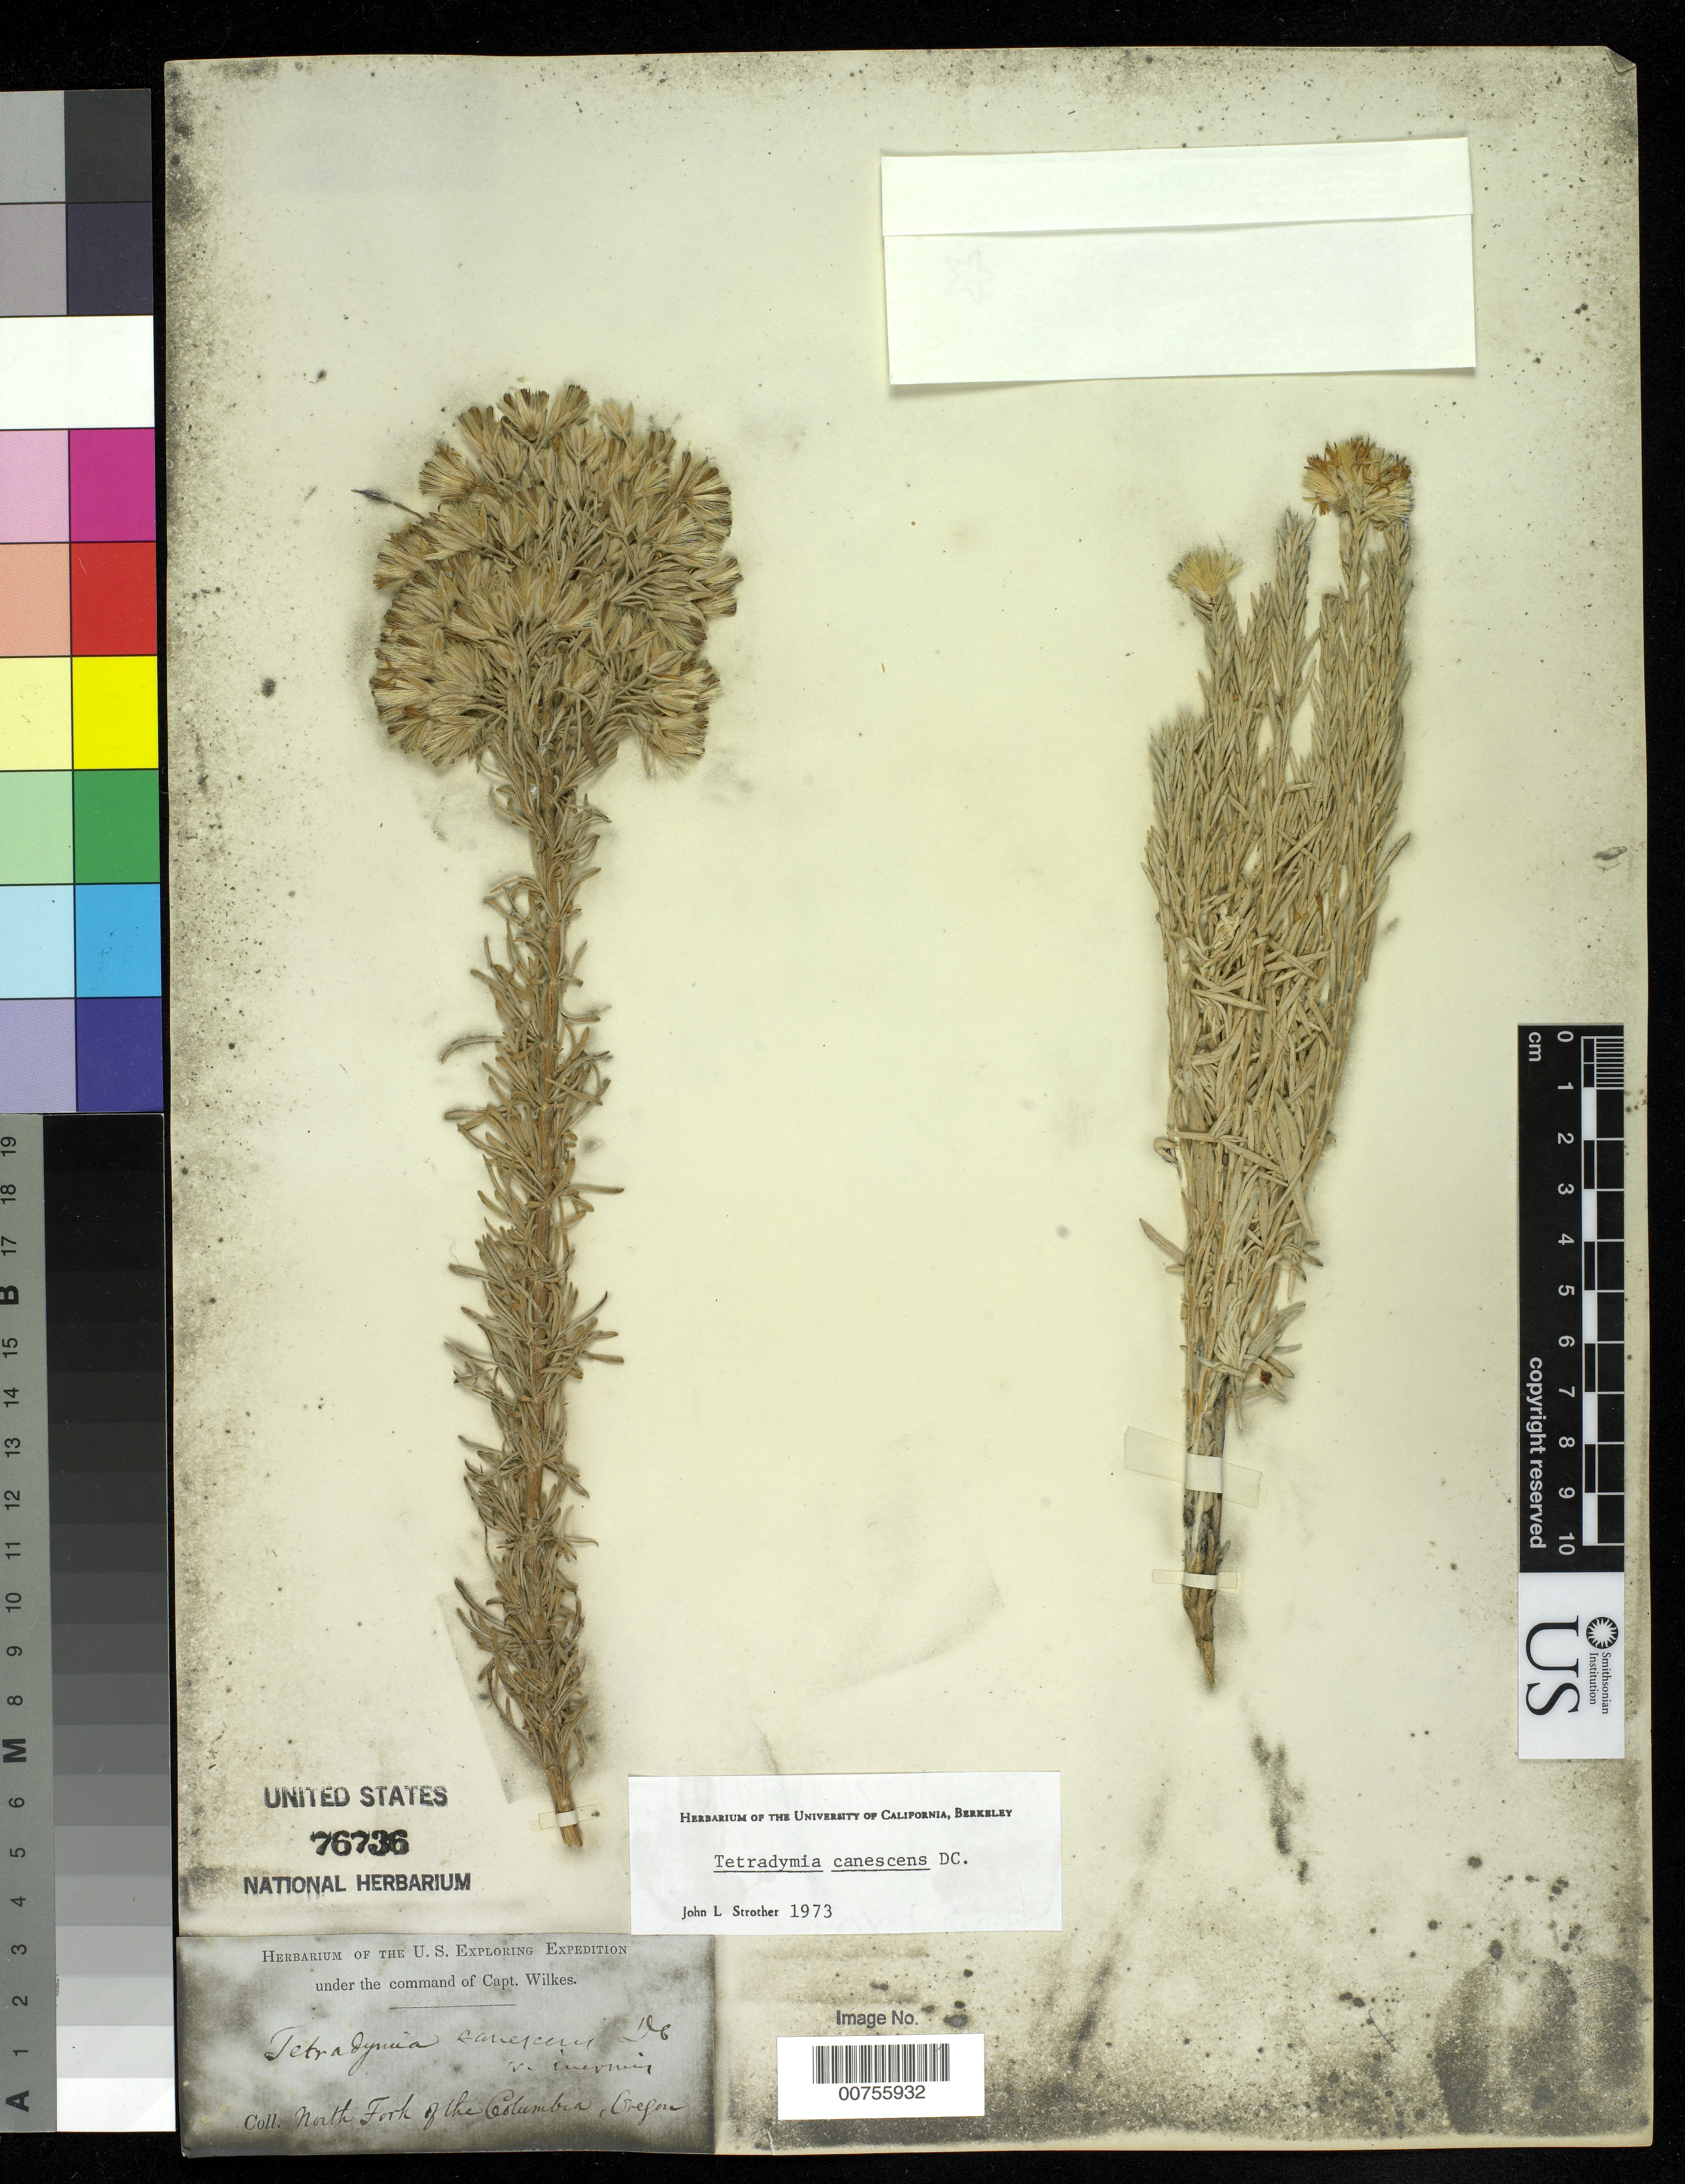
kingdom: Plantae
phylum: Tracheophyta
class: Magnoliopsida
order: Asterales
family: Asteraceae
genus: Tetradymia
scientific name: Tetradymia canescens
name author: DC.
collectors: Wilkes Explor. Exped.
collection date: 1838/1842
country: United States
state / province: Oregon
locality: Columbia river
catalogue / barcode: US 76736